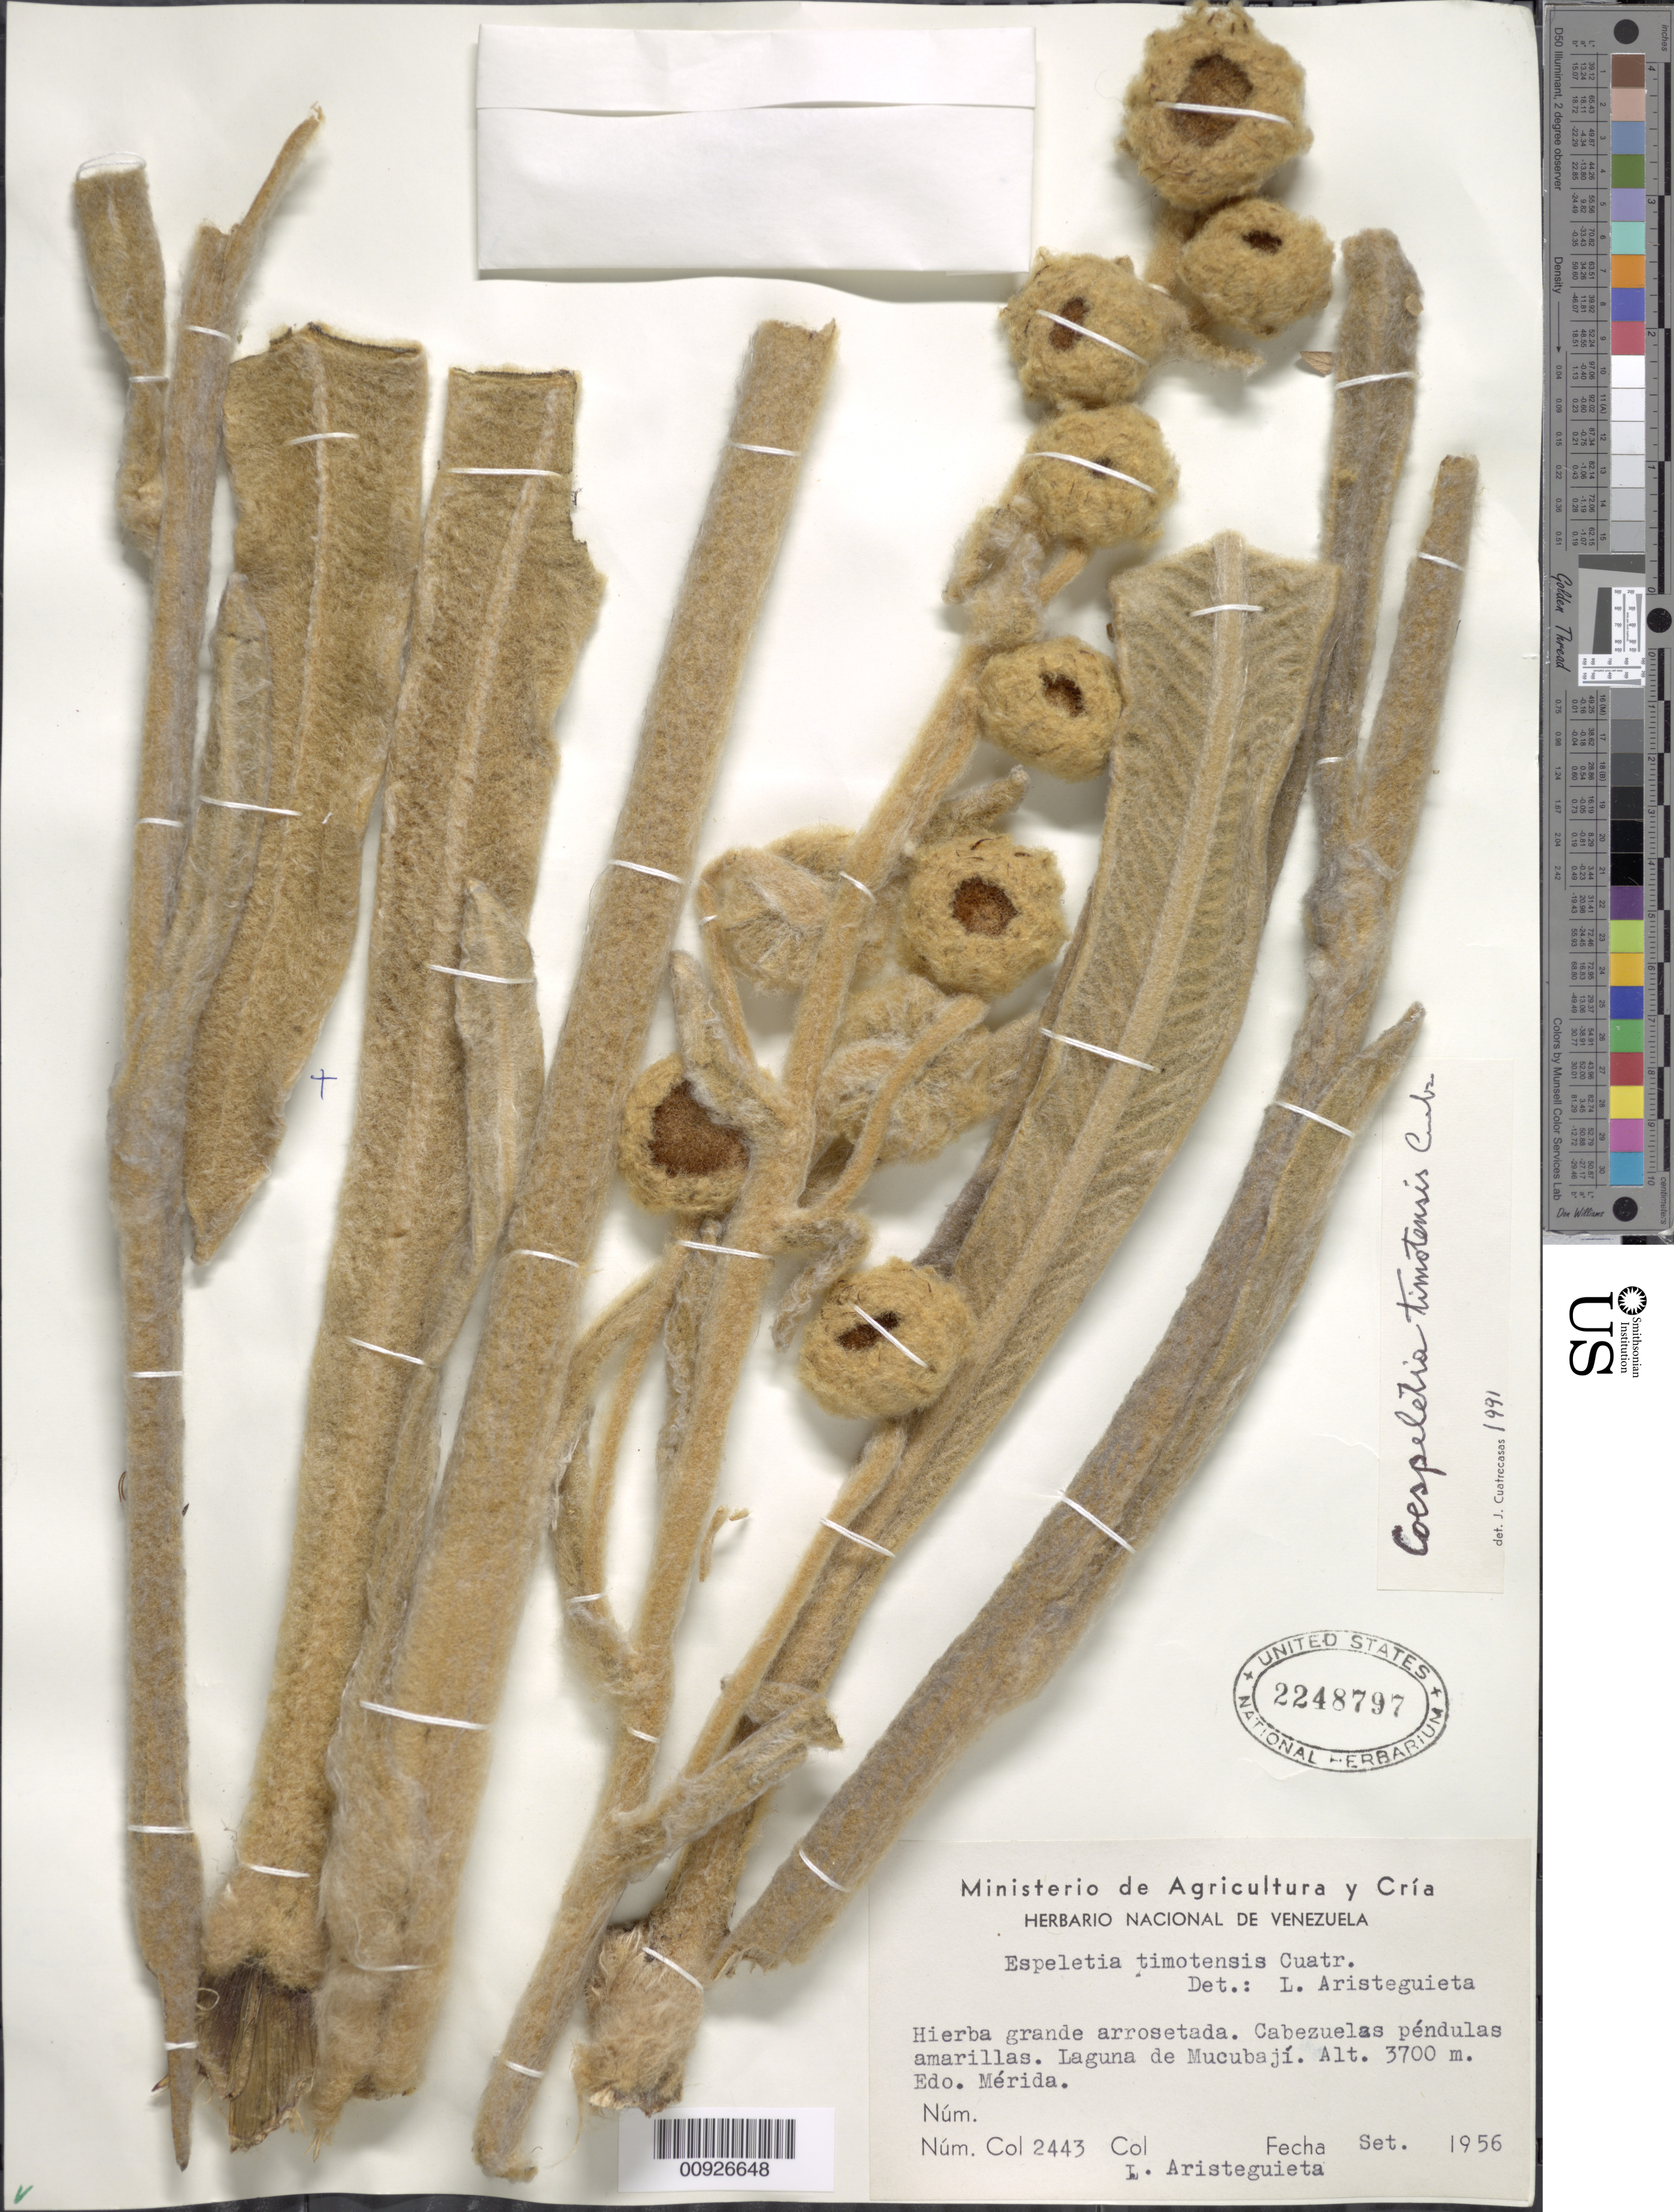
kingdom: Plantae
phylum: Tracheophyta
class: Magnoliopsida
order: Asterales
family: Asteraceae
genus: Coespeletia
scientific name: Coespeletia timotensis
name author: (Cuatrec.) Cuatrec.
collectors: L. Aristeguieta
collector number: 2443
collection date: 1956-09-01/1956-09-30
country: Venezuela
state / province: Mérida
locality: Laguna de Mucubají, Páramo de Santo Domingo.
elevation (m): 3700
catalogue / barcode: US 2248797